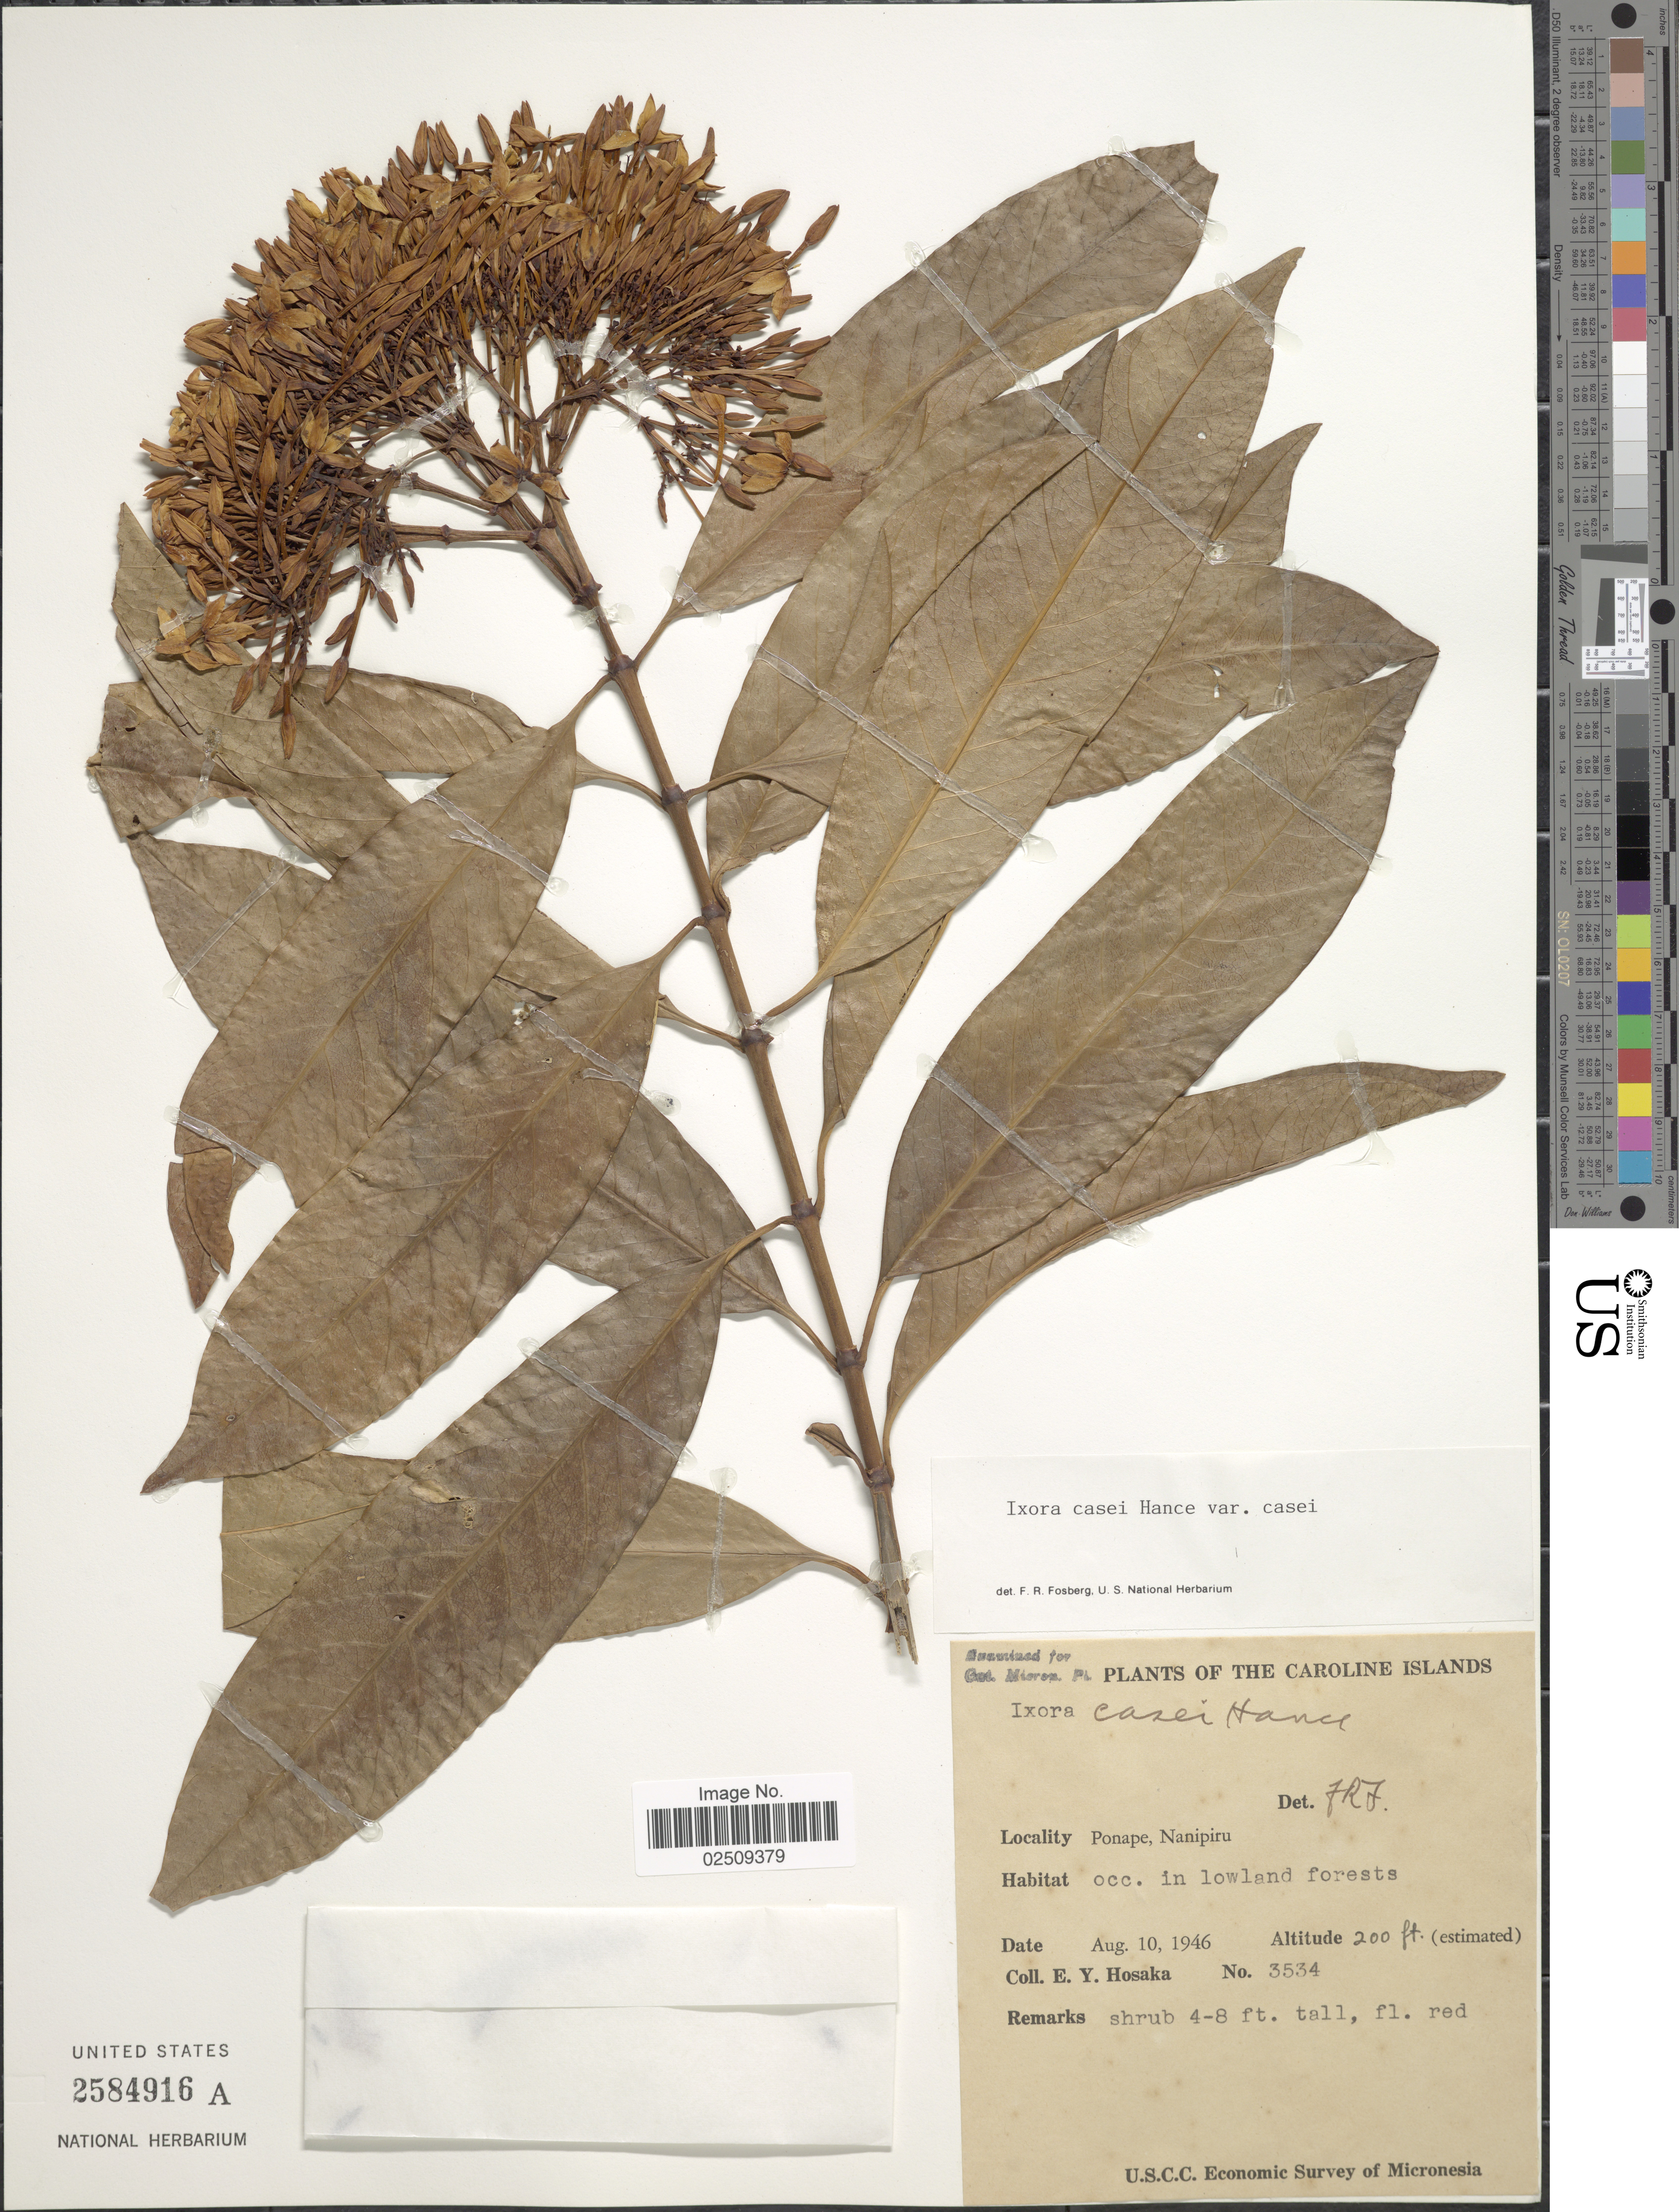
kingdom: Plantae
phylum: Tracheophyta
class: Magnoliopsida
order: Gentianales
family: Rubiaceae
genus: Ixora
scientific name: Ixora casei var. casei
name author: Hance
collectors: E. Y. Hosaka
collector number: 3534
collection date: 1946-08-10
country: Micronesia, Federated States of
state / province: Pohnpei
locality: Caroline Islands. Ponape, Nanipiru.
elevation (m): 61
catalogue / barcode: US 2584916A